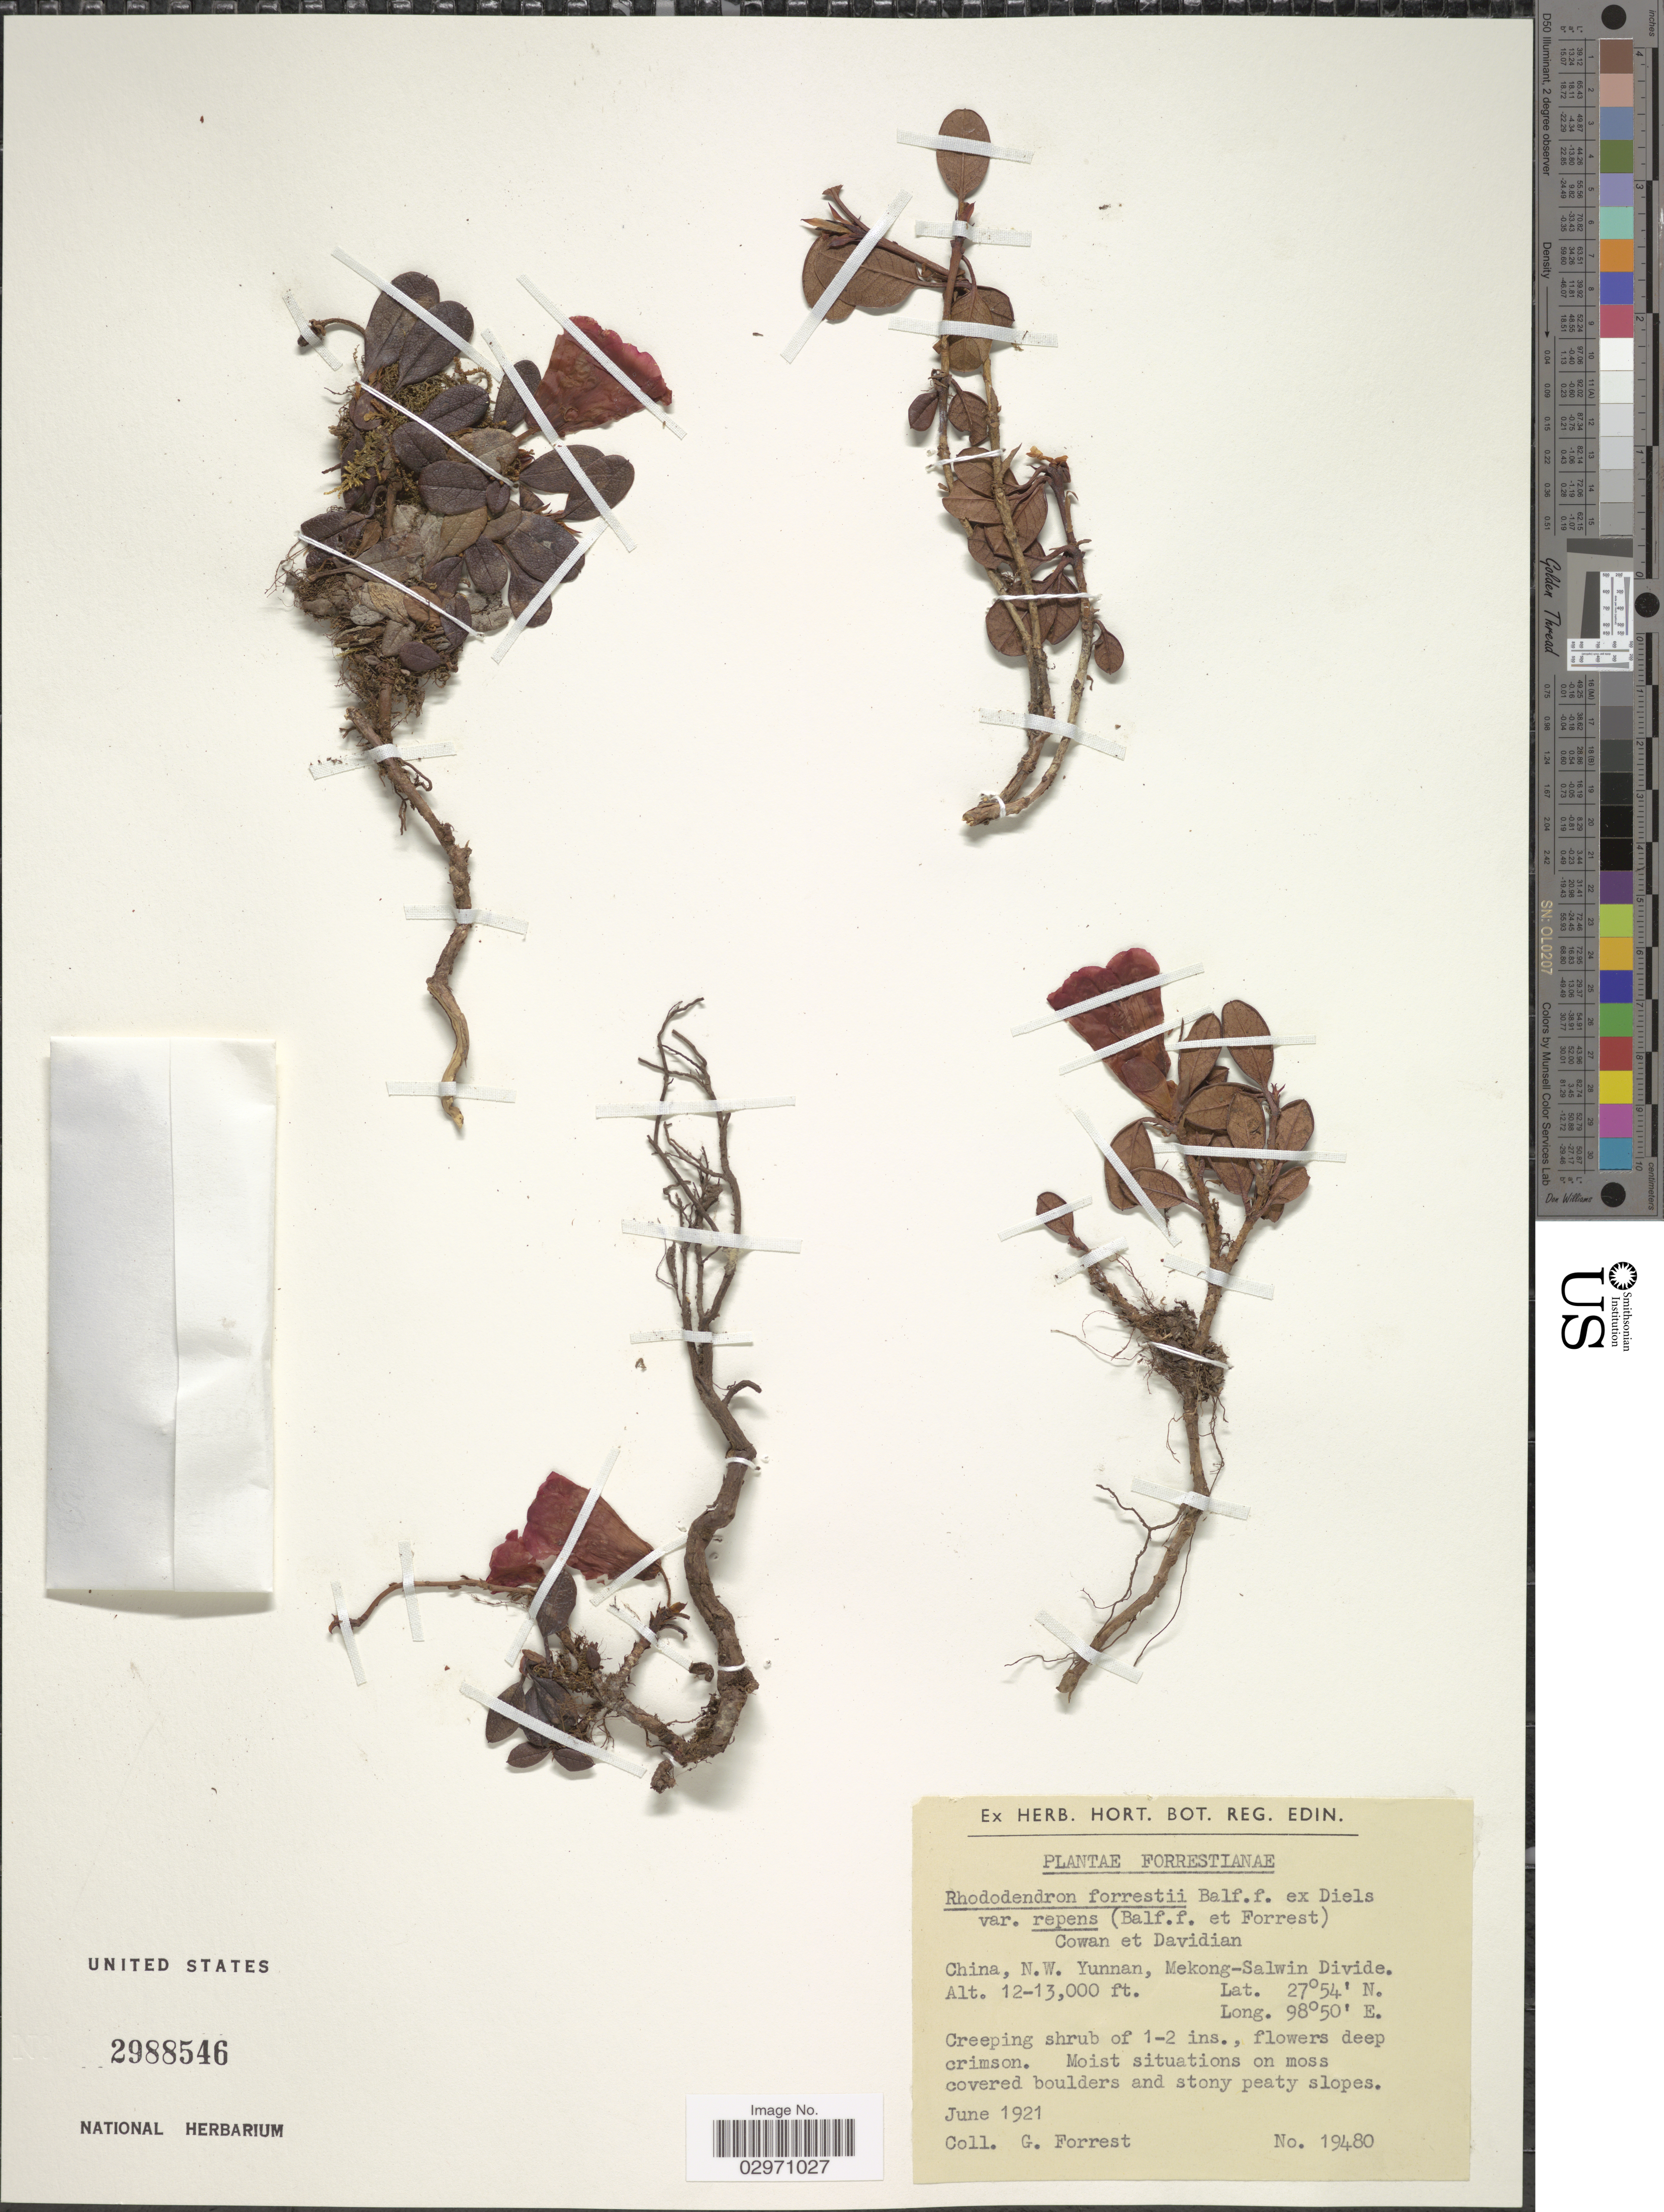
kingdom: Plantae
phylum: Tracheophyta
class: Magnoliopsida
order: Ericales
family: Ericaceae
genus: Rhododendron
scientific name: Rhododendron forrestii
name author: Balf. f. & Diels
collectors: G. Forrest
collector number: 19480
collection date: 1921-06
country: China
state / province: Yunnan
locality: N.W. Yunnan, Mekong-Salwin Divide.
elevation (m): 3658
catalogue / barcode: US 2988546